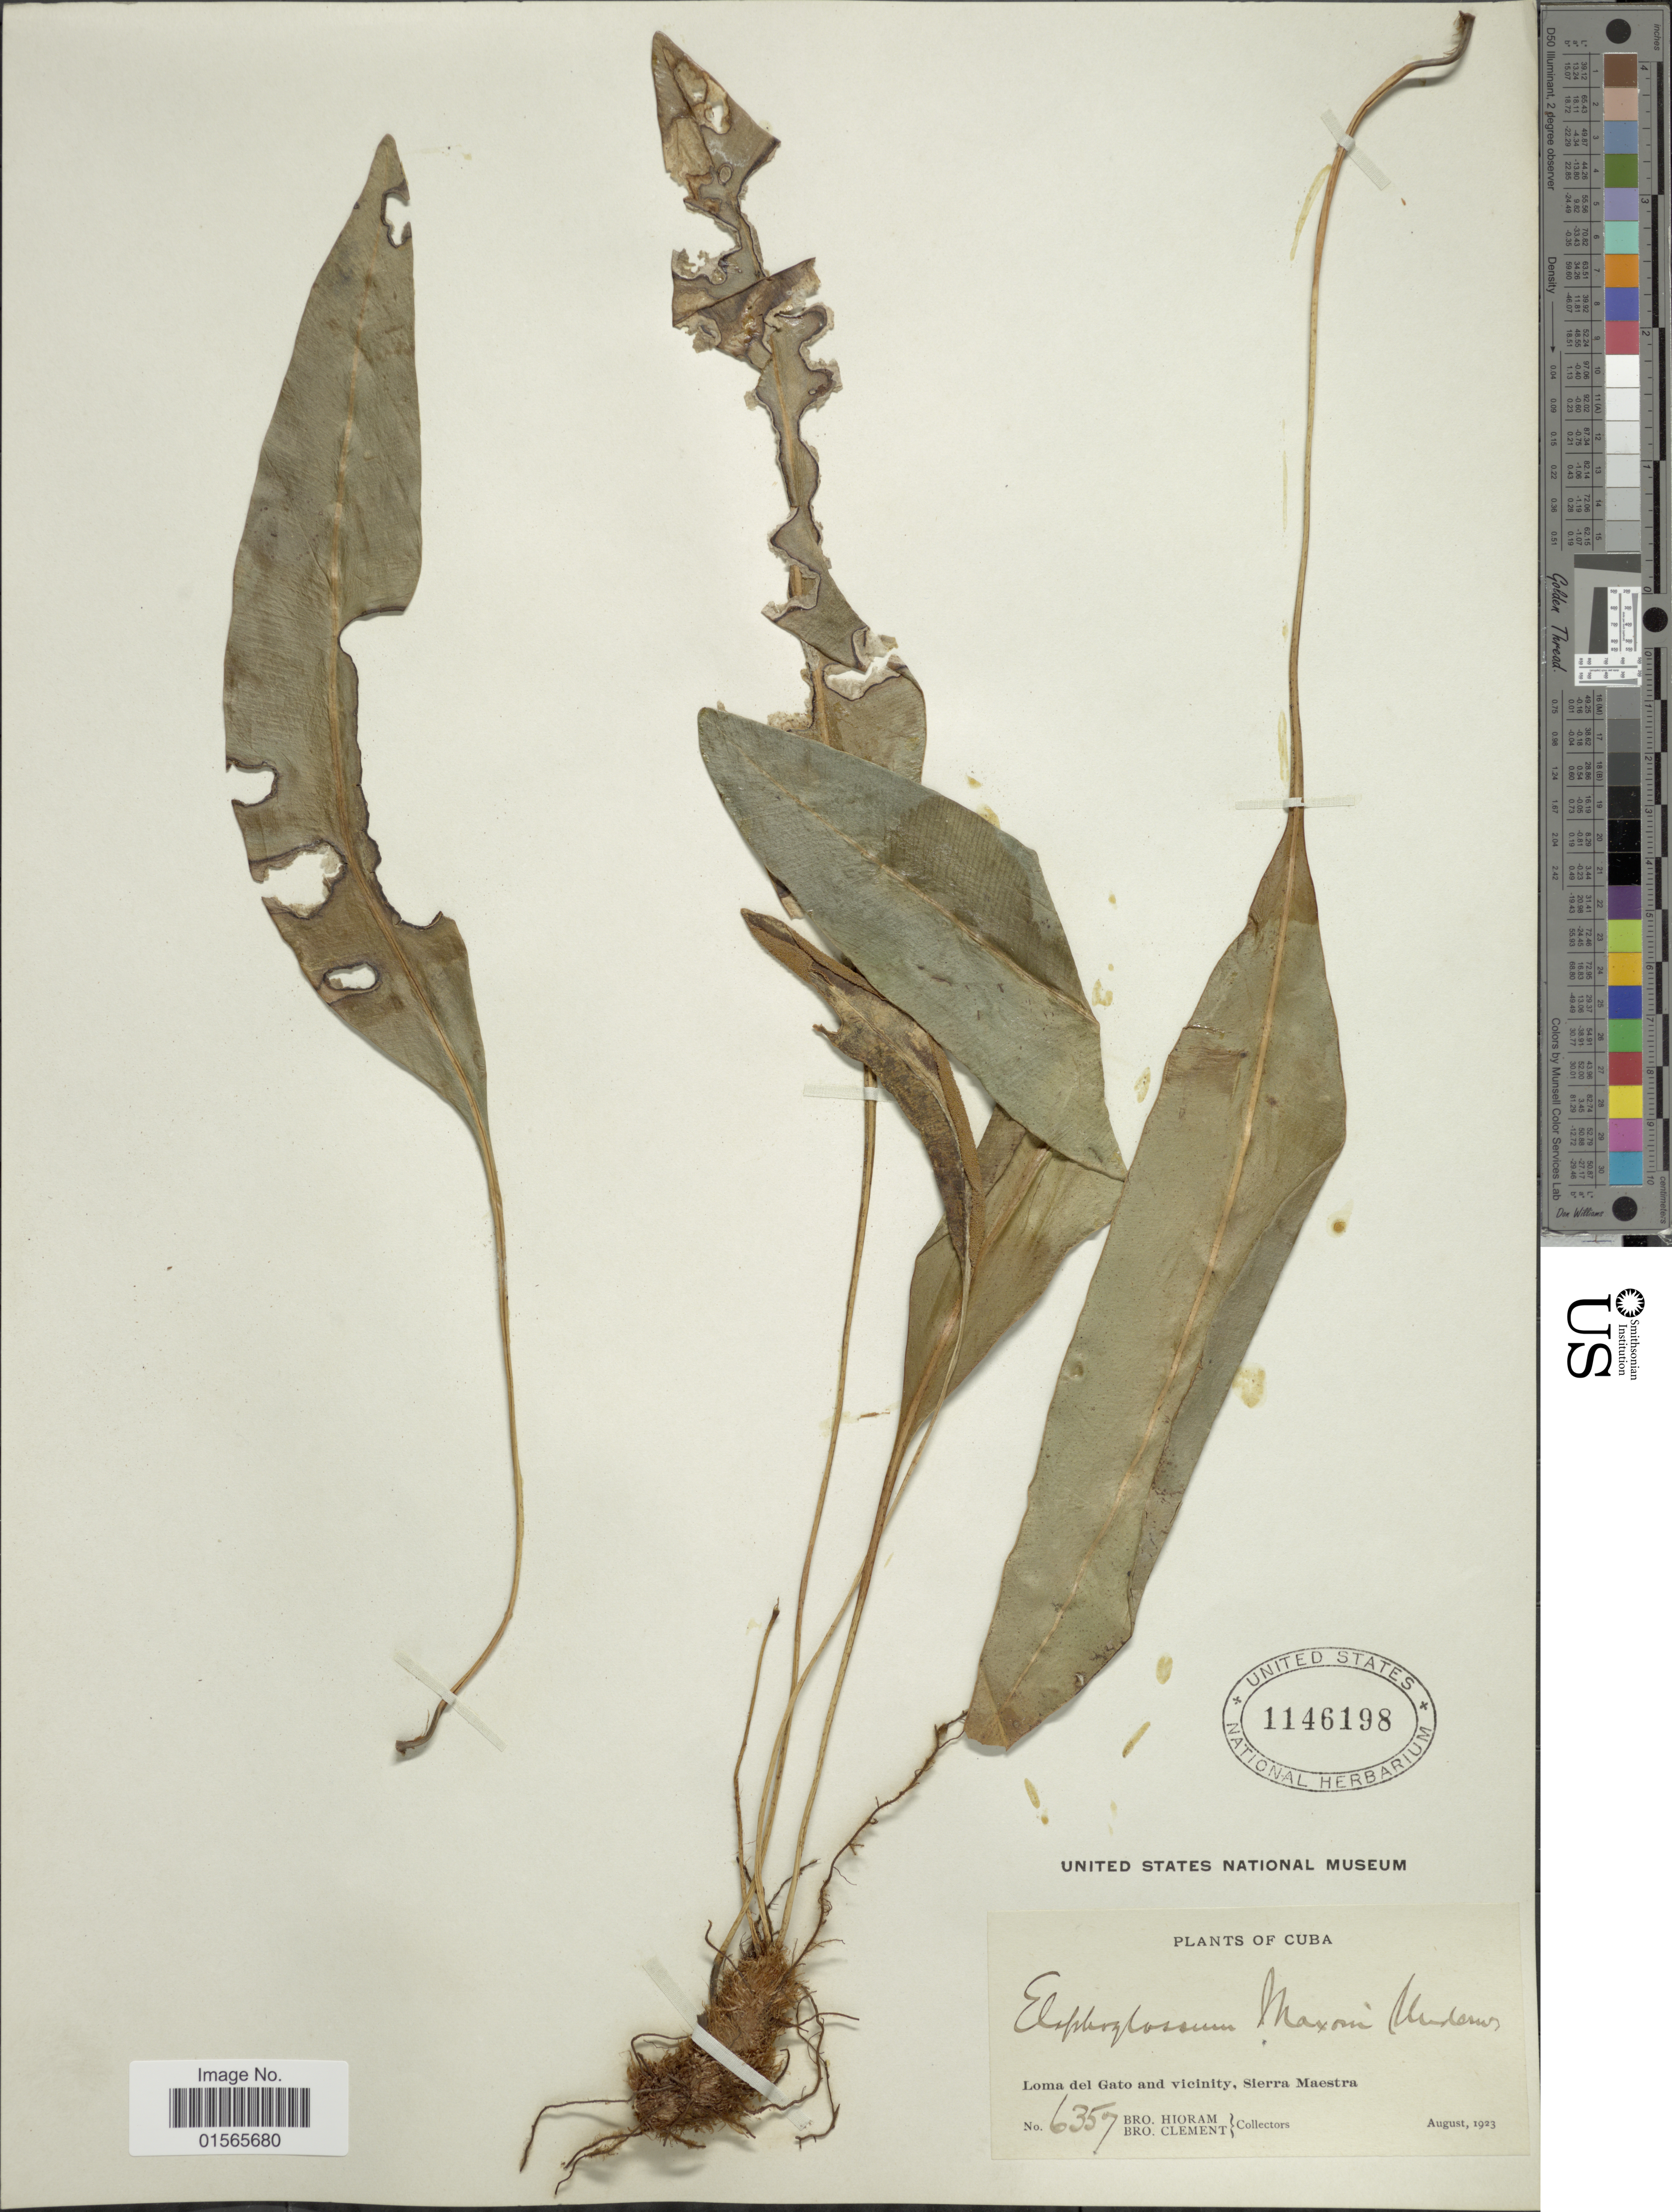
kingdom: Plantae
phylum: Tracheophyta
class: Polypodiopsida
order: Polypodiales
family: Dryopteridaceae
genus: Elaphoglossum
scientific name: Elaphoglossum maxonii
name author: Underw. ex C.V. Morton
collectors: Bro. Hioram & C. Maurel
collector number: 6357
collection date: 1923-08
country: Cuba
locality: Loma del Gato and vicinity, Sierra Maestra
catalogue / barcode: US 1146198